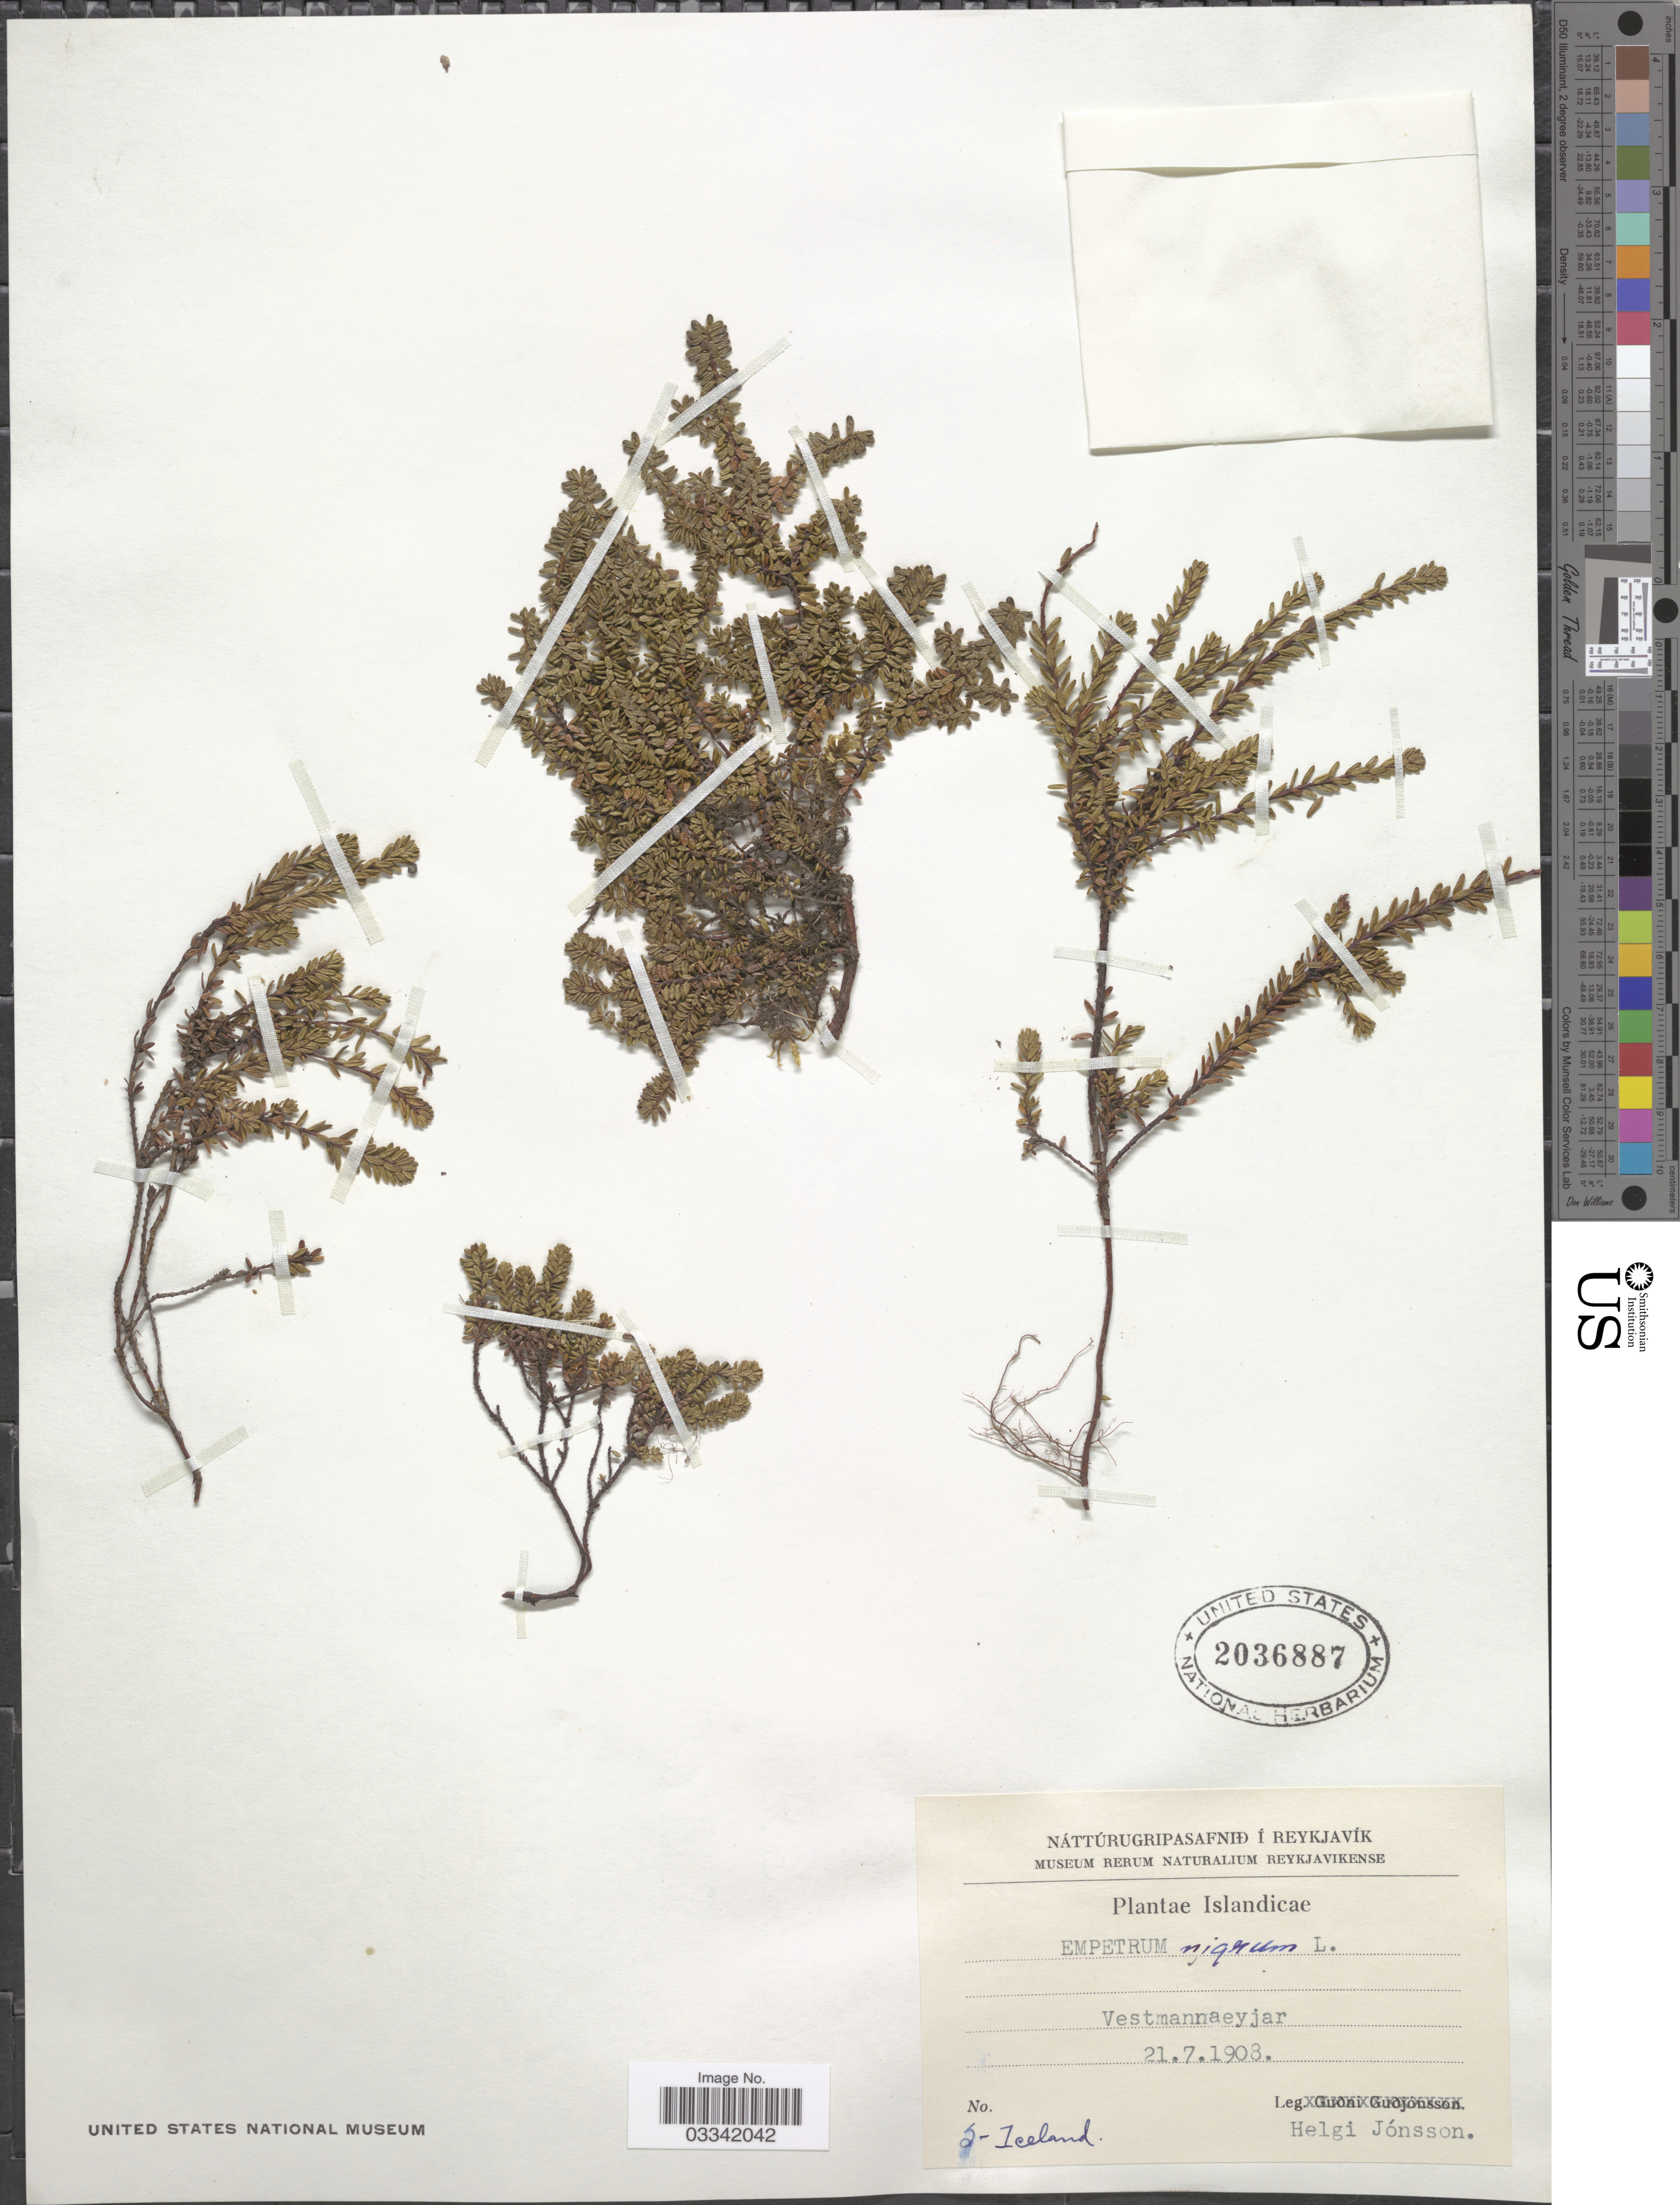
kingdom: Plantae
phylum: Tracheophyta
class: Magnoliopsida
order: Ericales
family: Ericaceae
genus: Empetrum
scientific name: Empetrum nigrum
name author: L.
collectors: H. Jónsson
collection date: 1908-07-21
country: Iceland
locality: Vestmannaeyjar, S-Iceland.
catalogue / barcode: US 2036887